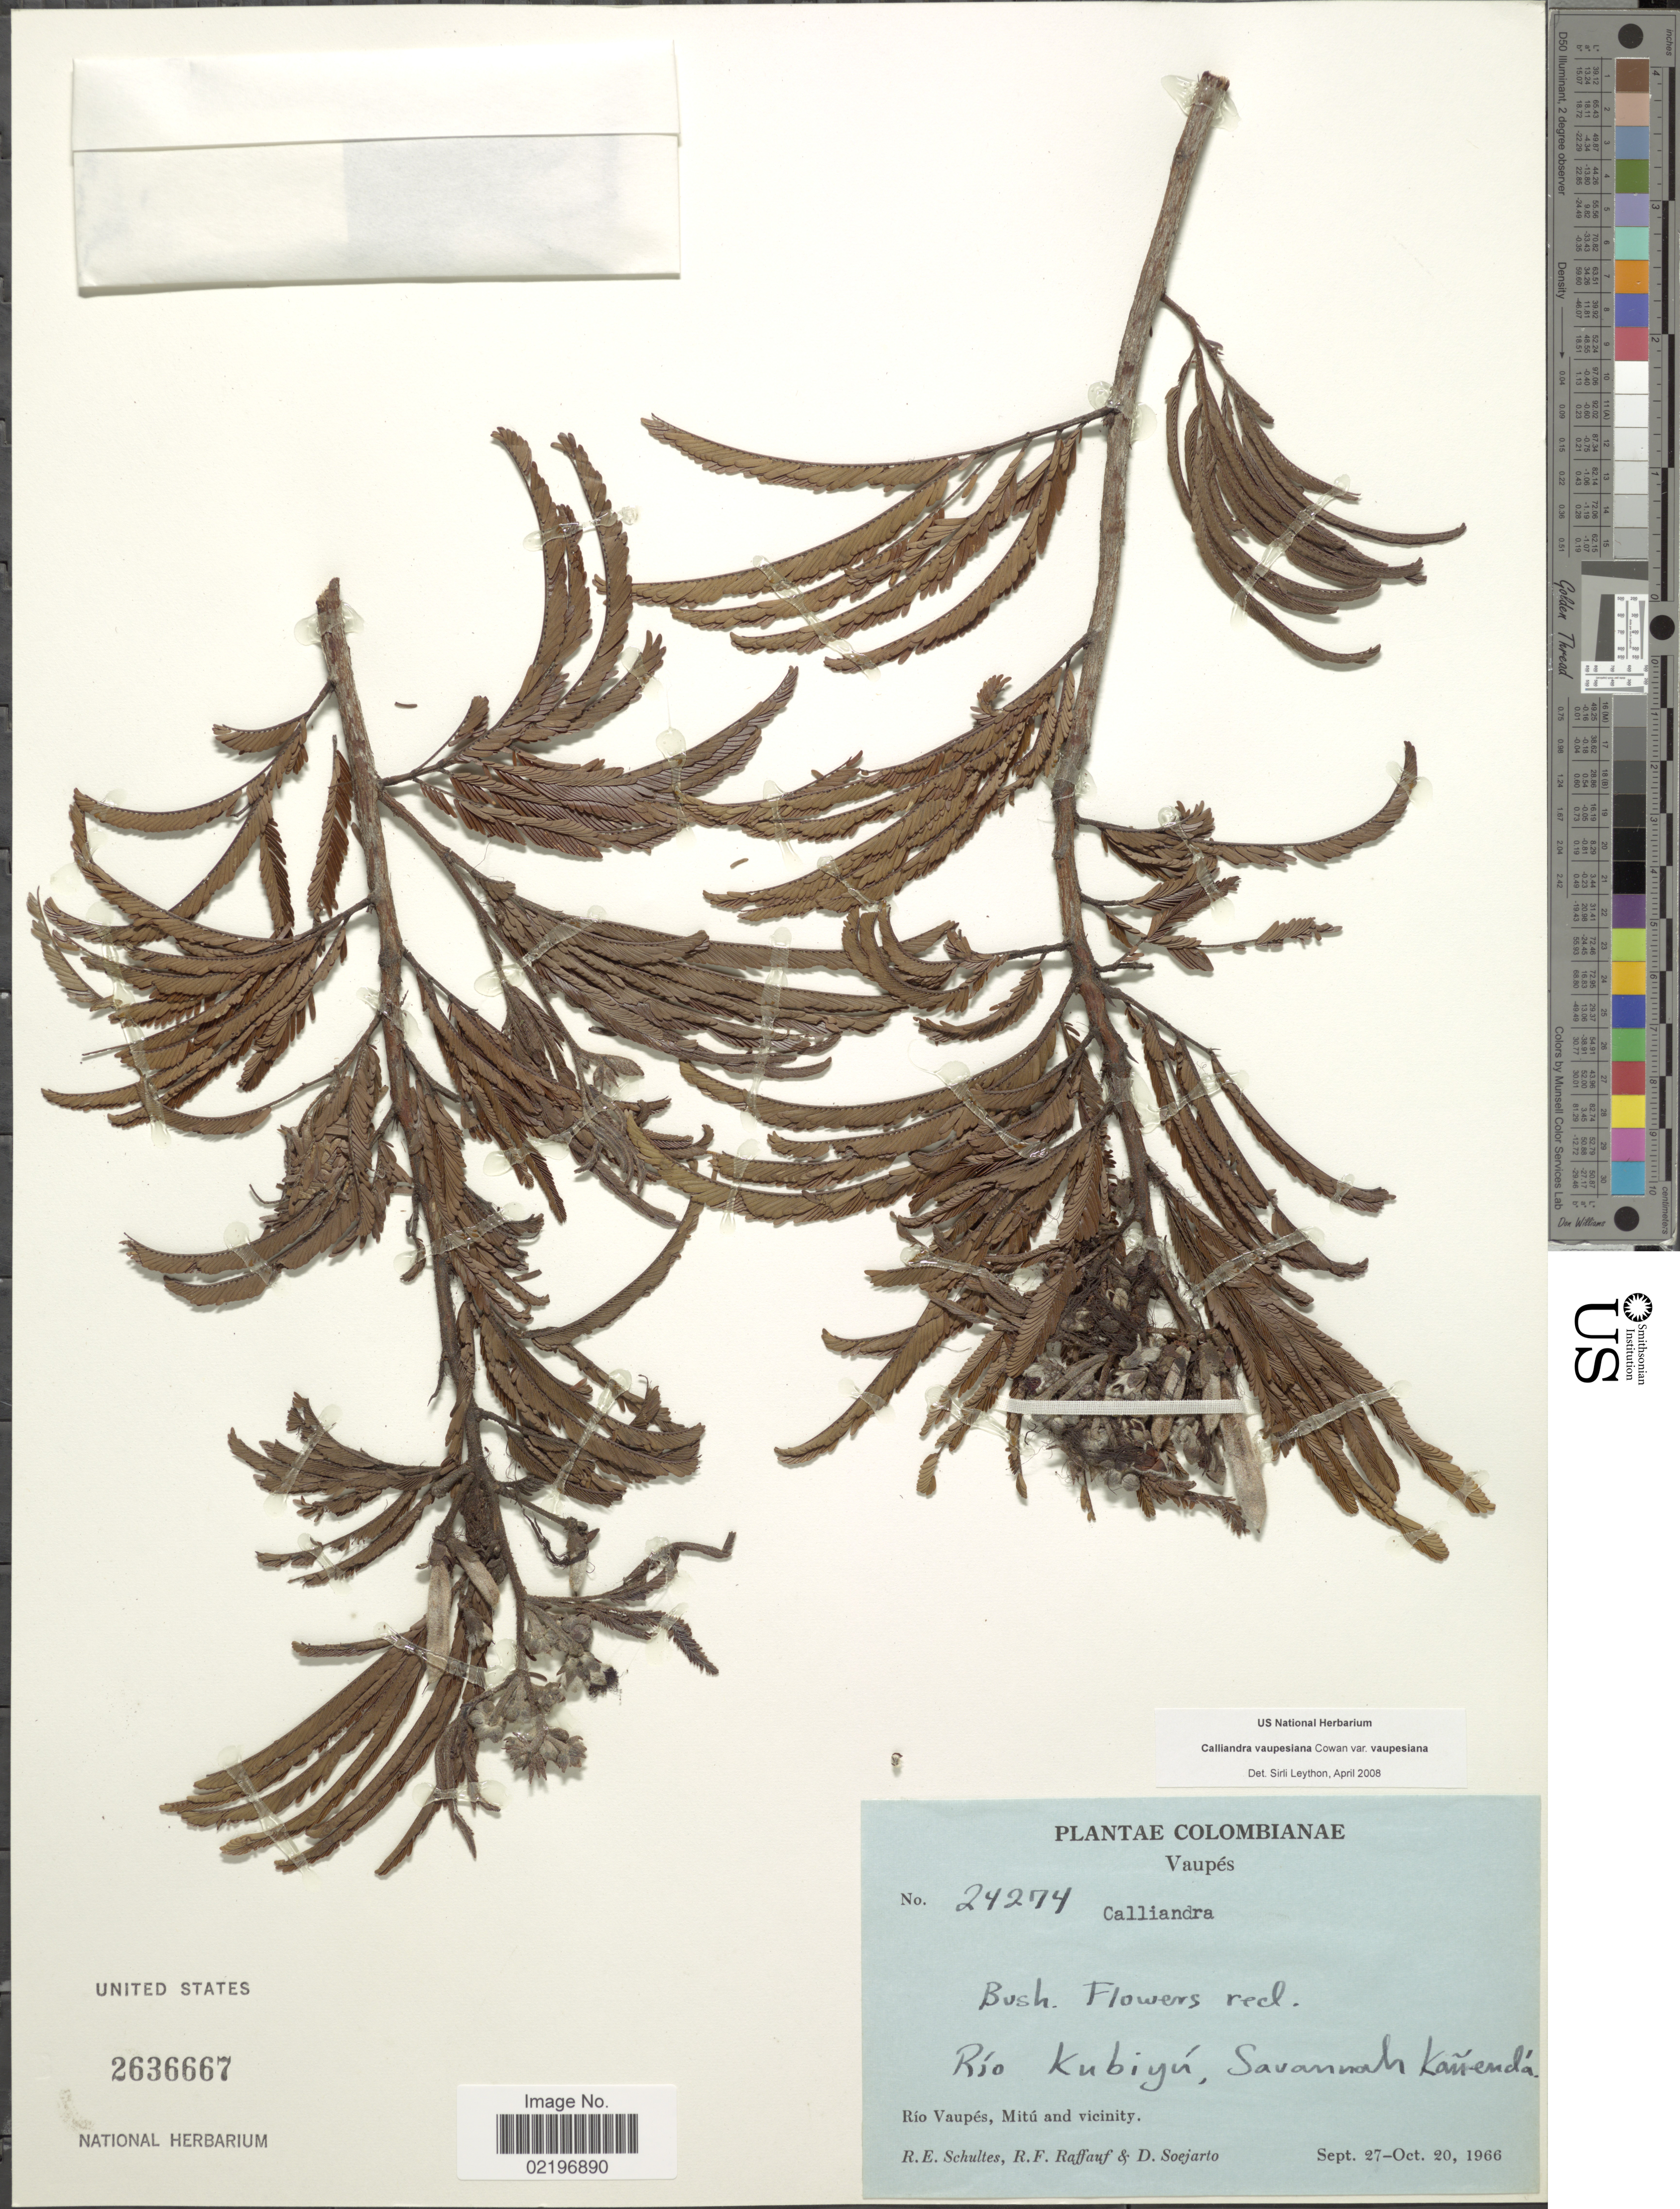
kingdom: Plantae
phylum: Tracheophyta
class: Magnoliopsida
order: Fabales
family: Fabaceae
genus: Calliandra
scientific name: Calliandra vaupesiana var. vaupesiana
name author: R.S. Cowan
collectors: R. E. Schultes, R. Raffauf & D. Soejarto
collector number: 24274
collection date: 1966-09-27/1966-10-20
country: Colombia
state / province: Vaupés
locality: Colombianae. Vaupes. Rio Kubiyu, Savannah Kanenda. Rio Vaupes, Mitu and vicinity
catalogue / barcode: US 2636667